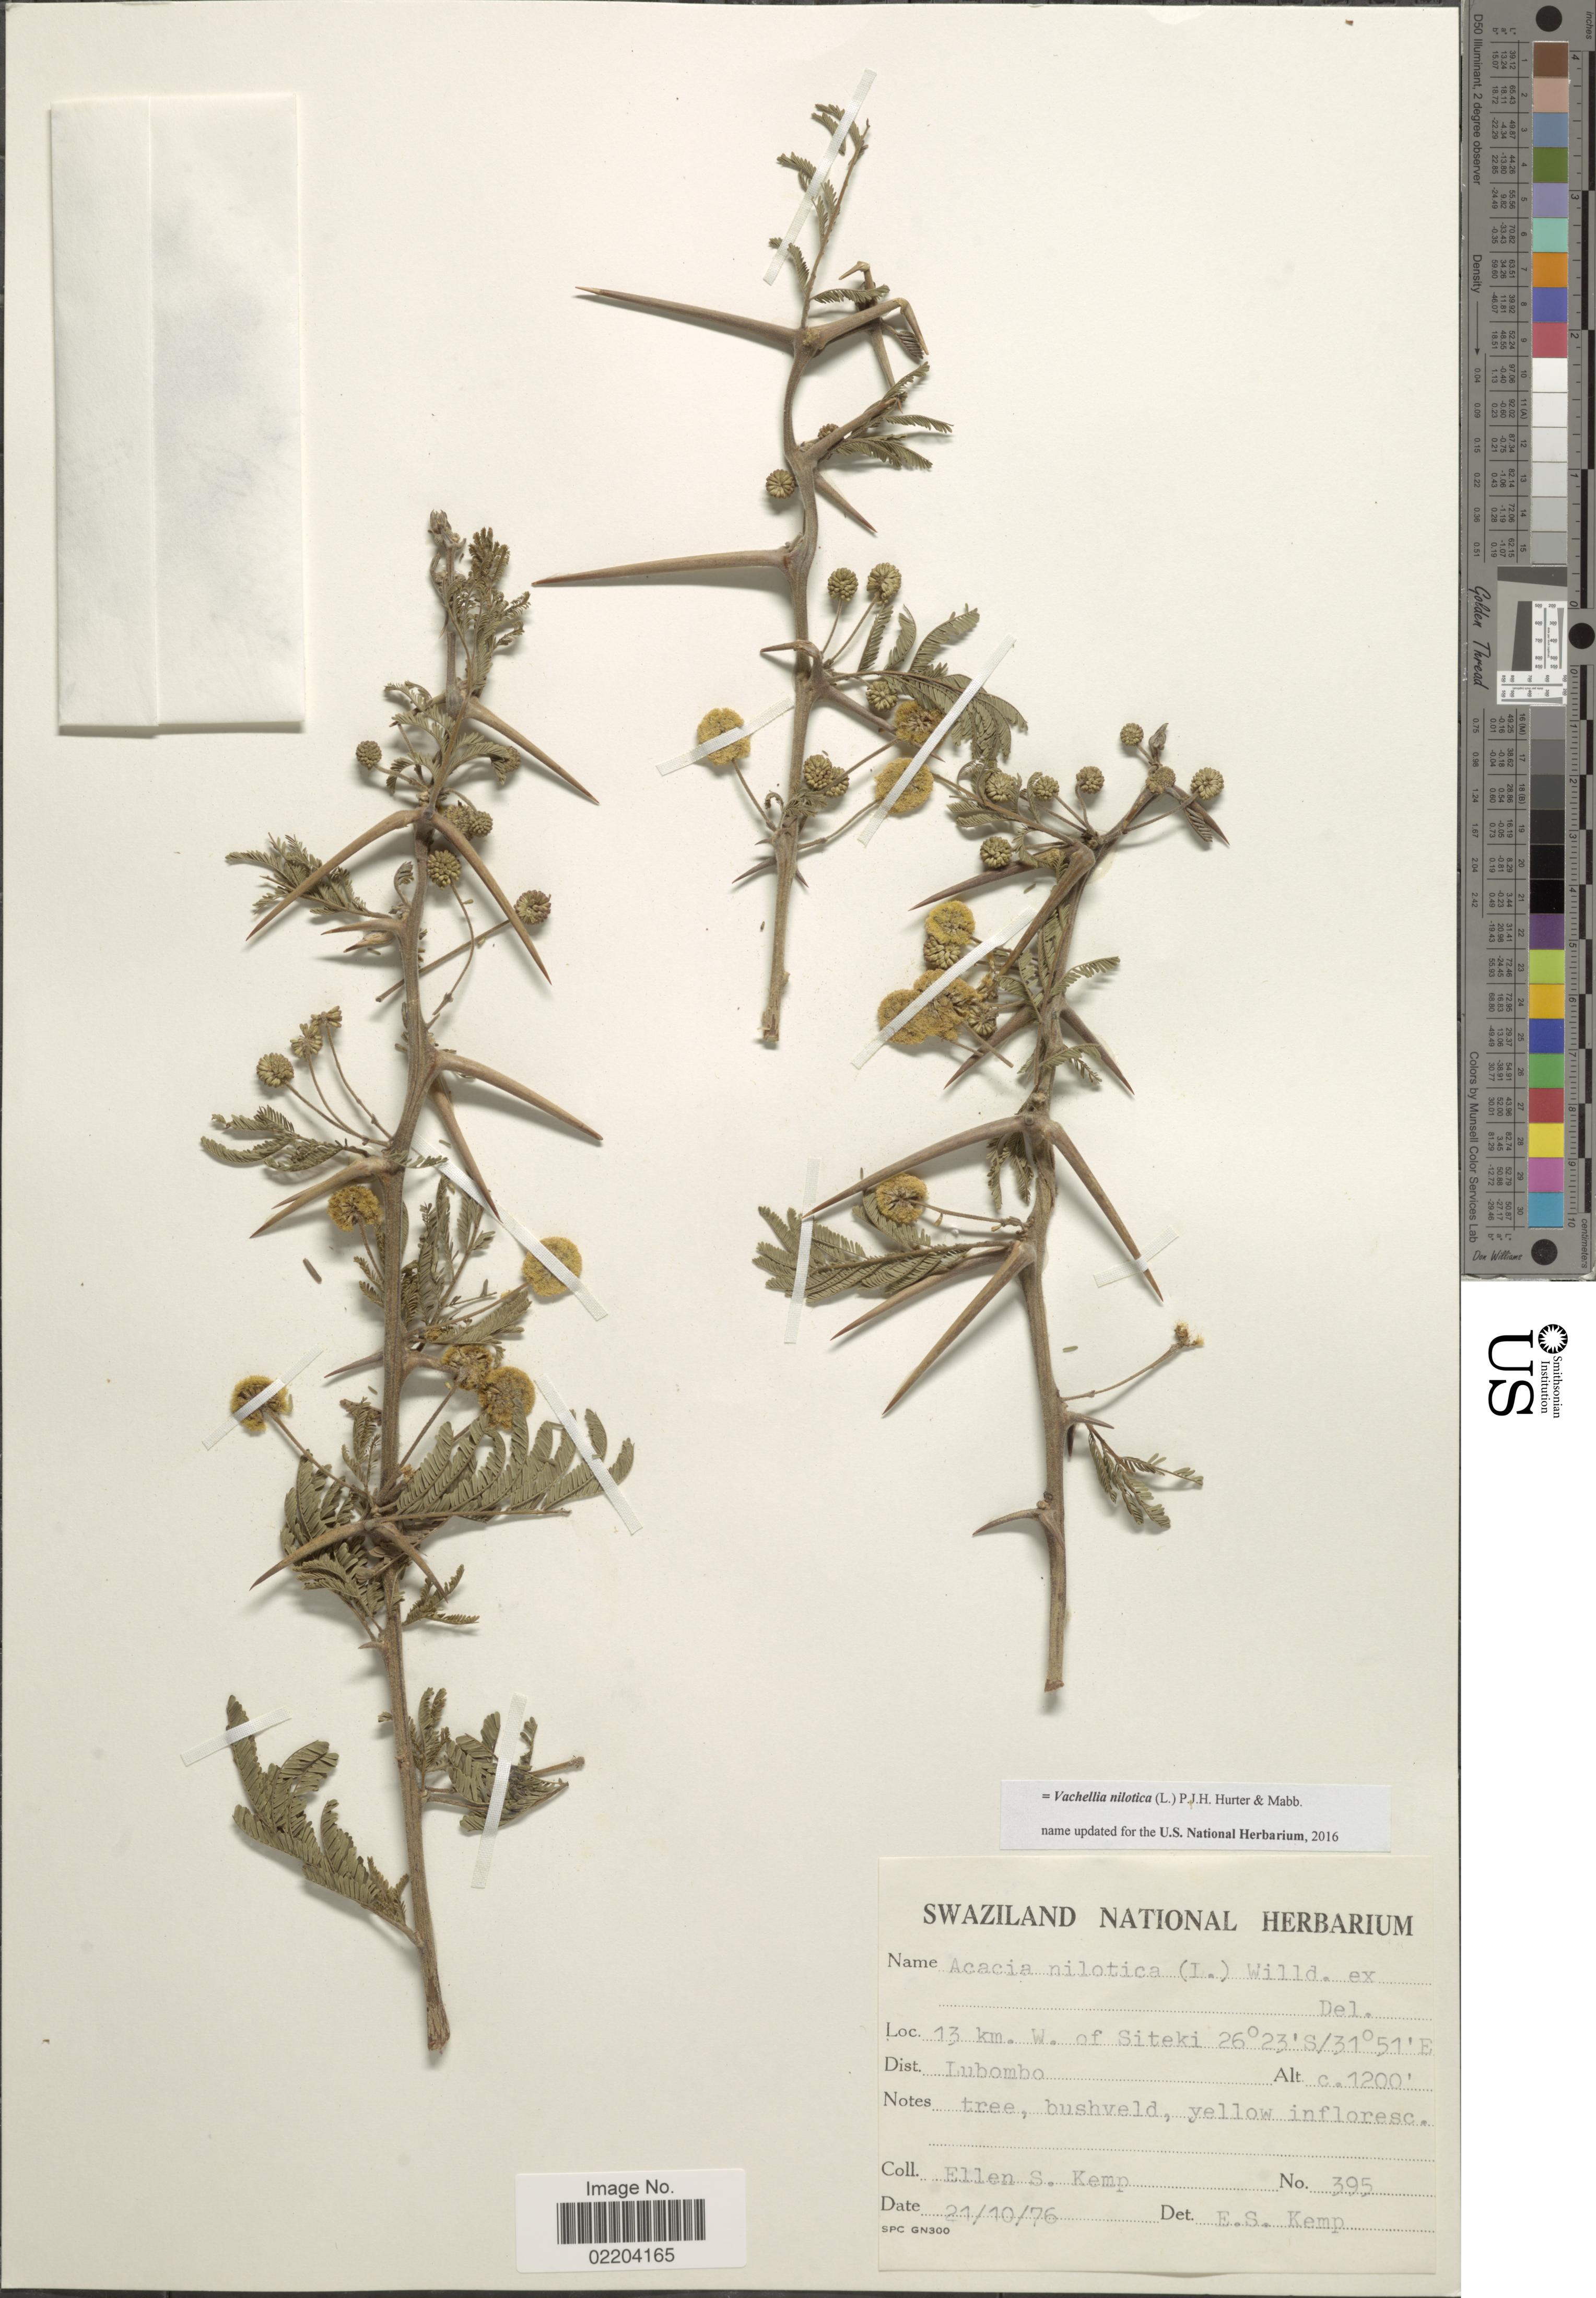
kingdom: Plantae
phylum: Tracheophyta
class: Magnoliopsida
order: Fabales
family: Fabaceae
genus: Vachellia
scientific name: Vachellia nilotica subsp. nilotica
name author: (L.) P.J.H. Hurter & Mabb.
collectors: E. S. Kemp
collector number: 395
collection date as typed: Transcribed d/m/y: 21/10/76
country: Eswatini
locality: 13 km. W. of Siteki Dist. Lumbobo.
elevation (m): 366